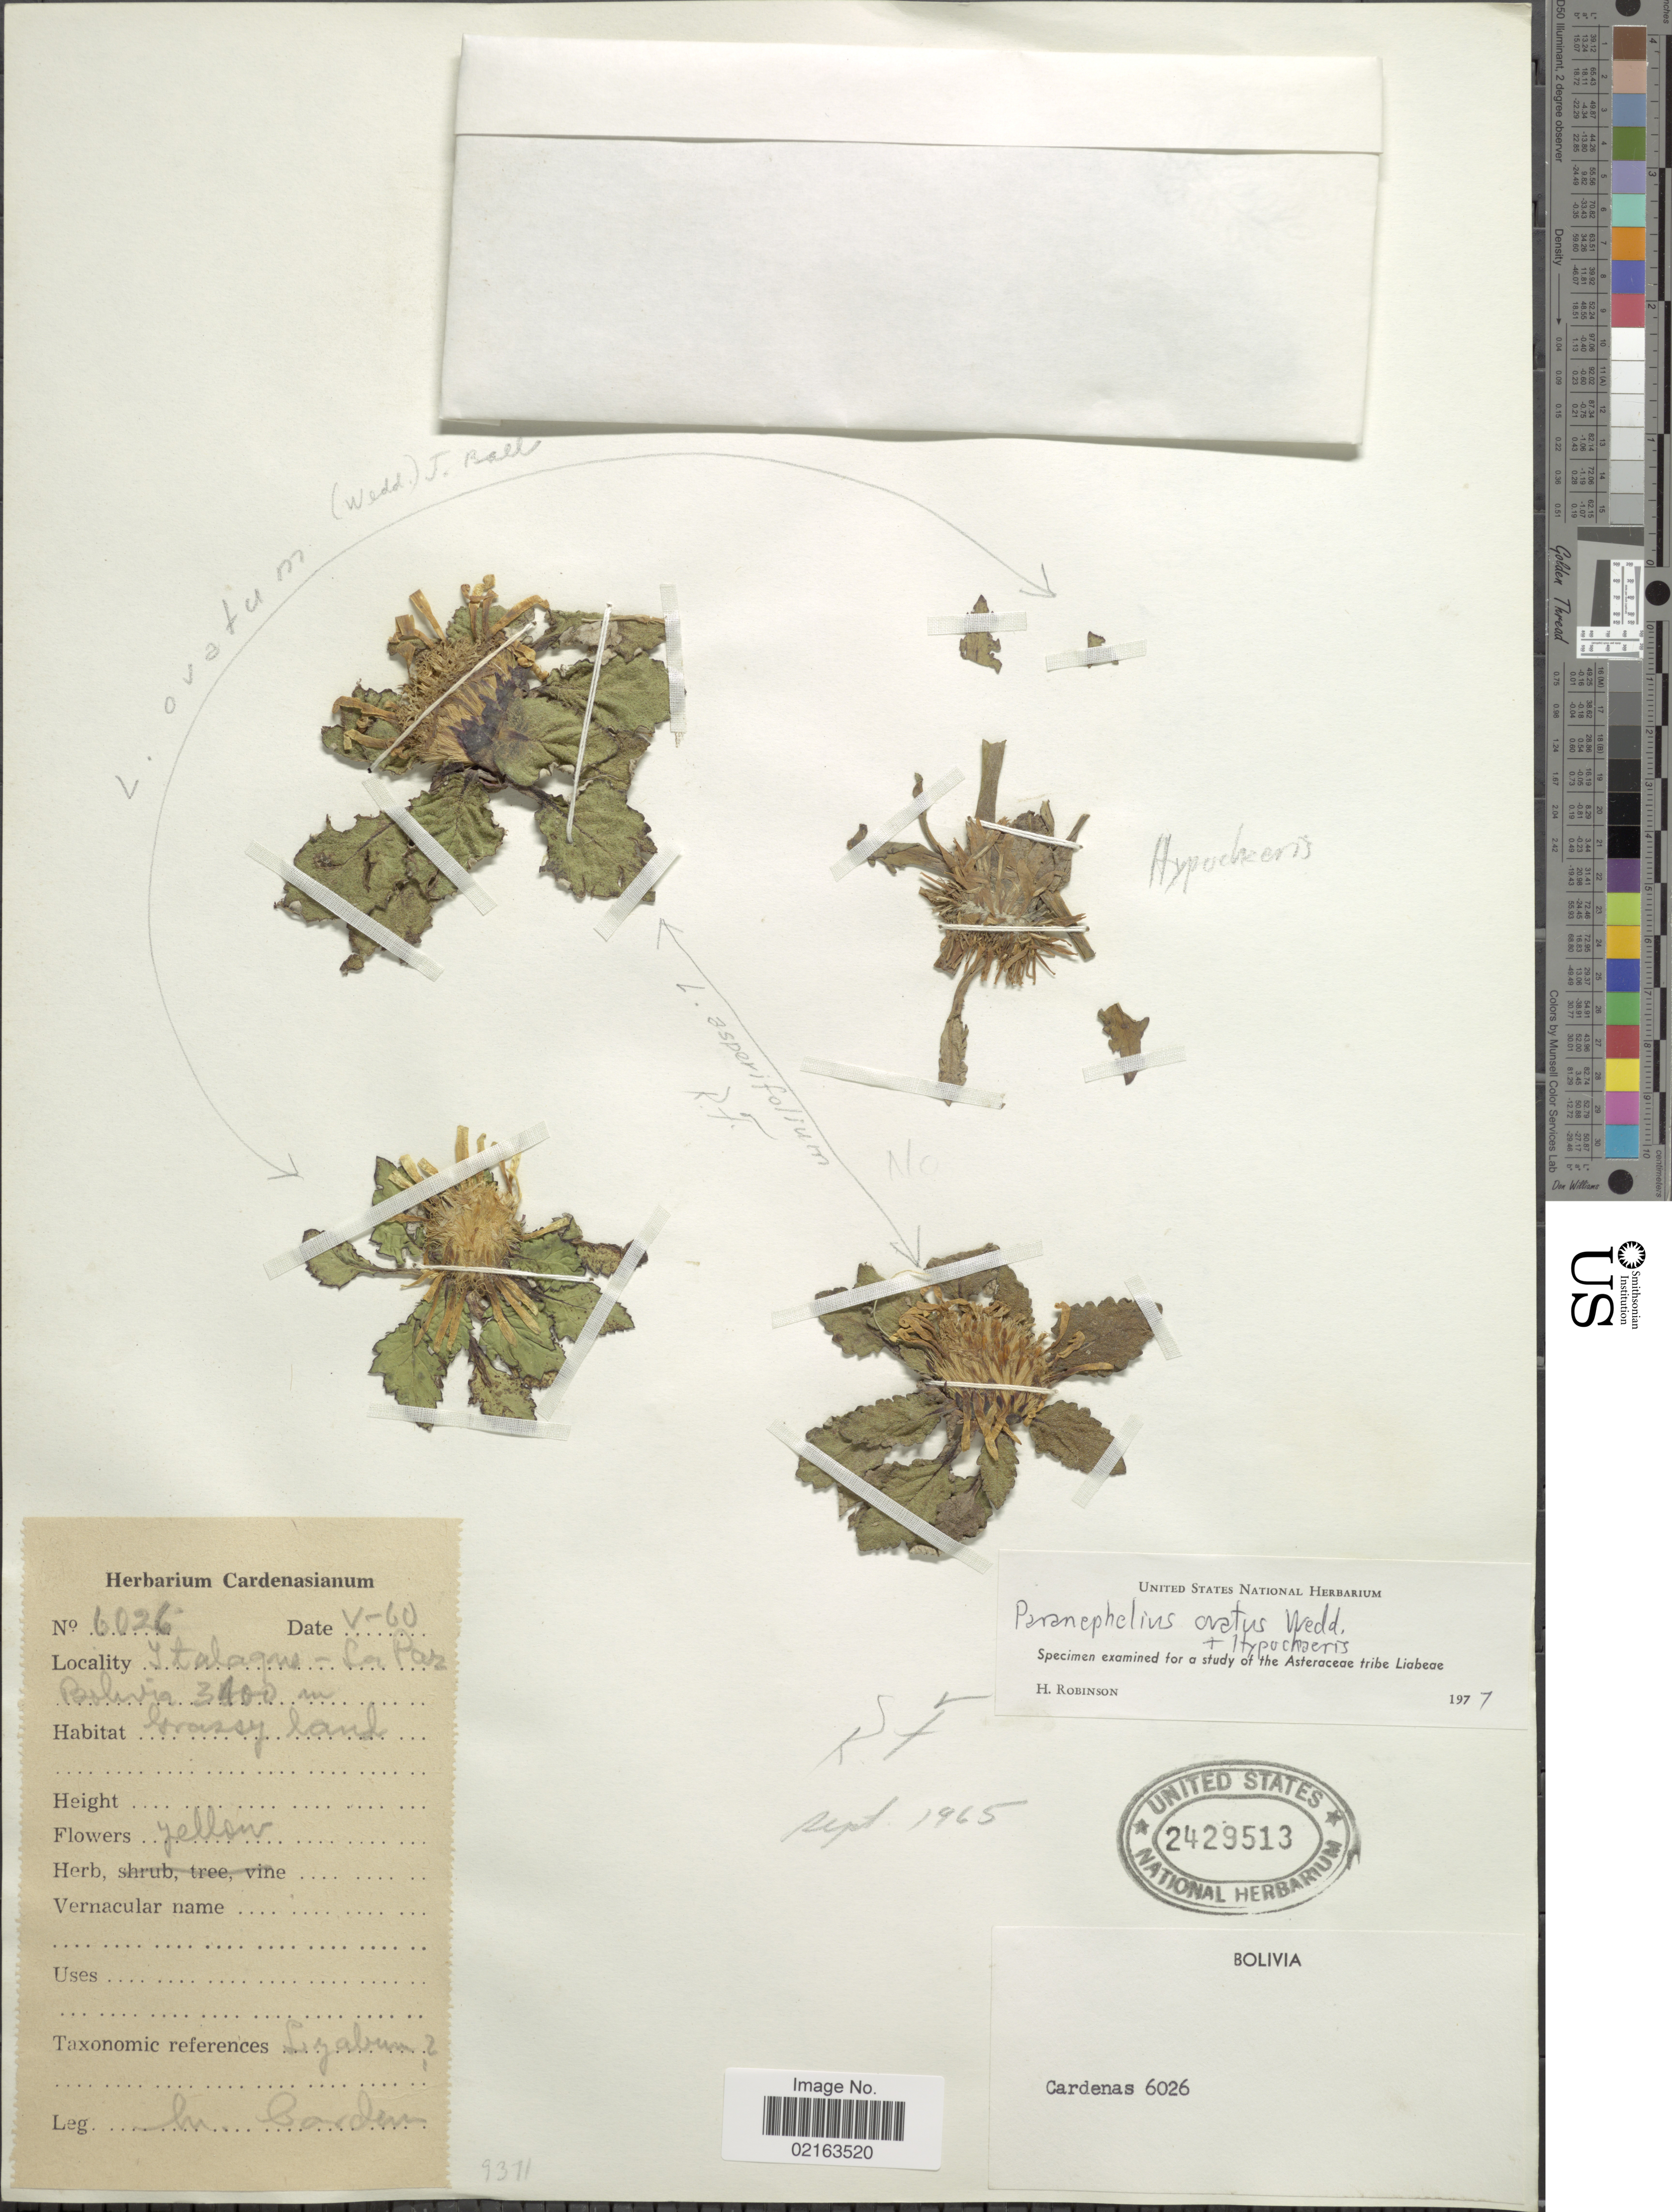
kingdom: Plantae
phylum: Tracheophyta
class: Magnoliopsida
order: Asterales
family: Asteraceae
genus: Paranephelius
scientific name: Paranephelius ovatus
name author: A. Gray ex Wedd.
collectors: M. Cárdenas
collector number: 6026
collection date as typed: Transcribed d/m/y: /5/60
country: Bolivia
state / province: La Paz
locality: Italaque - La Paz. Bolivia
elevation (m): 3400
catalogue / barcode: US 2429513